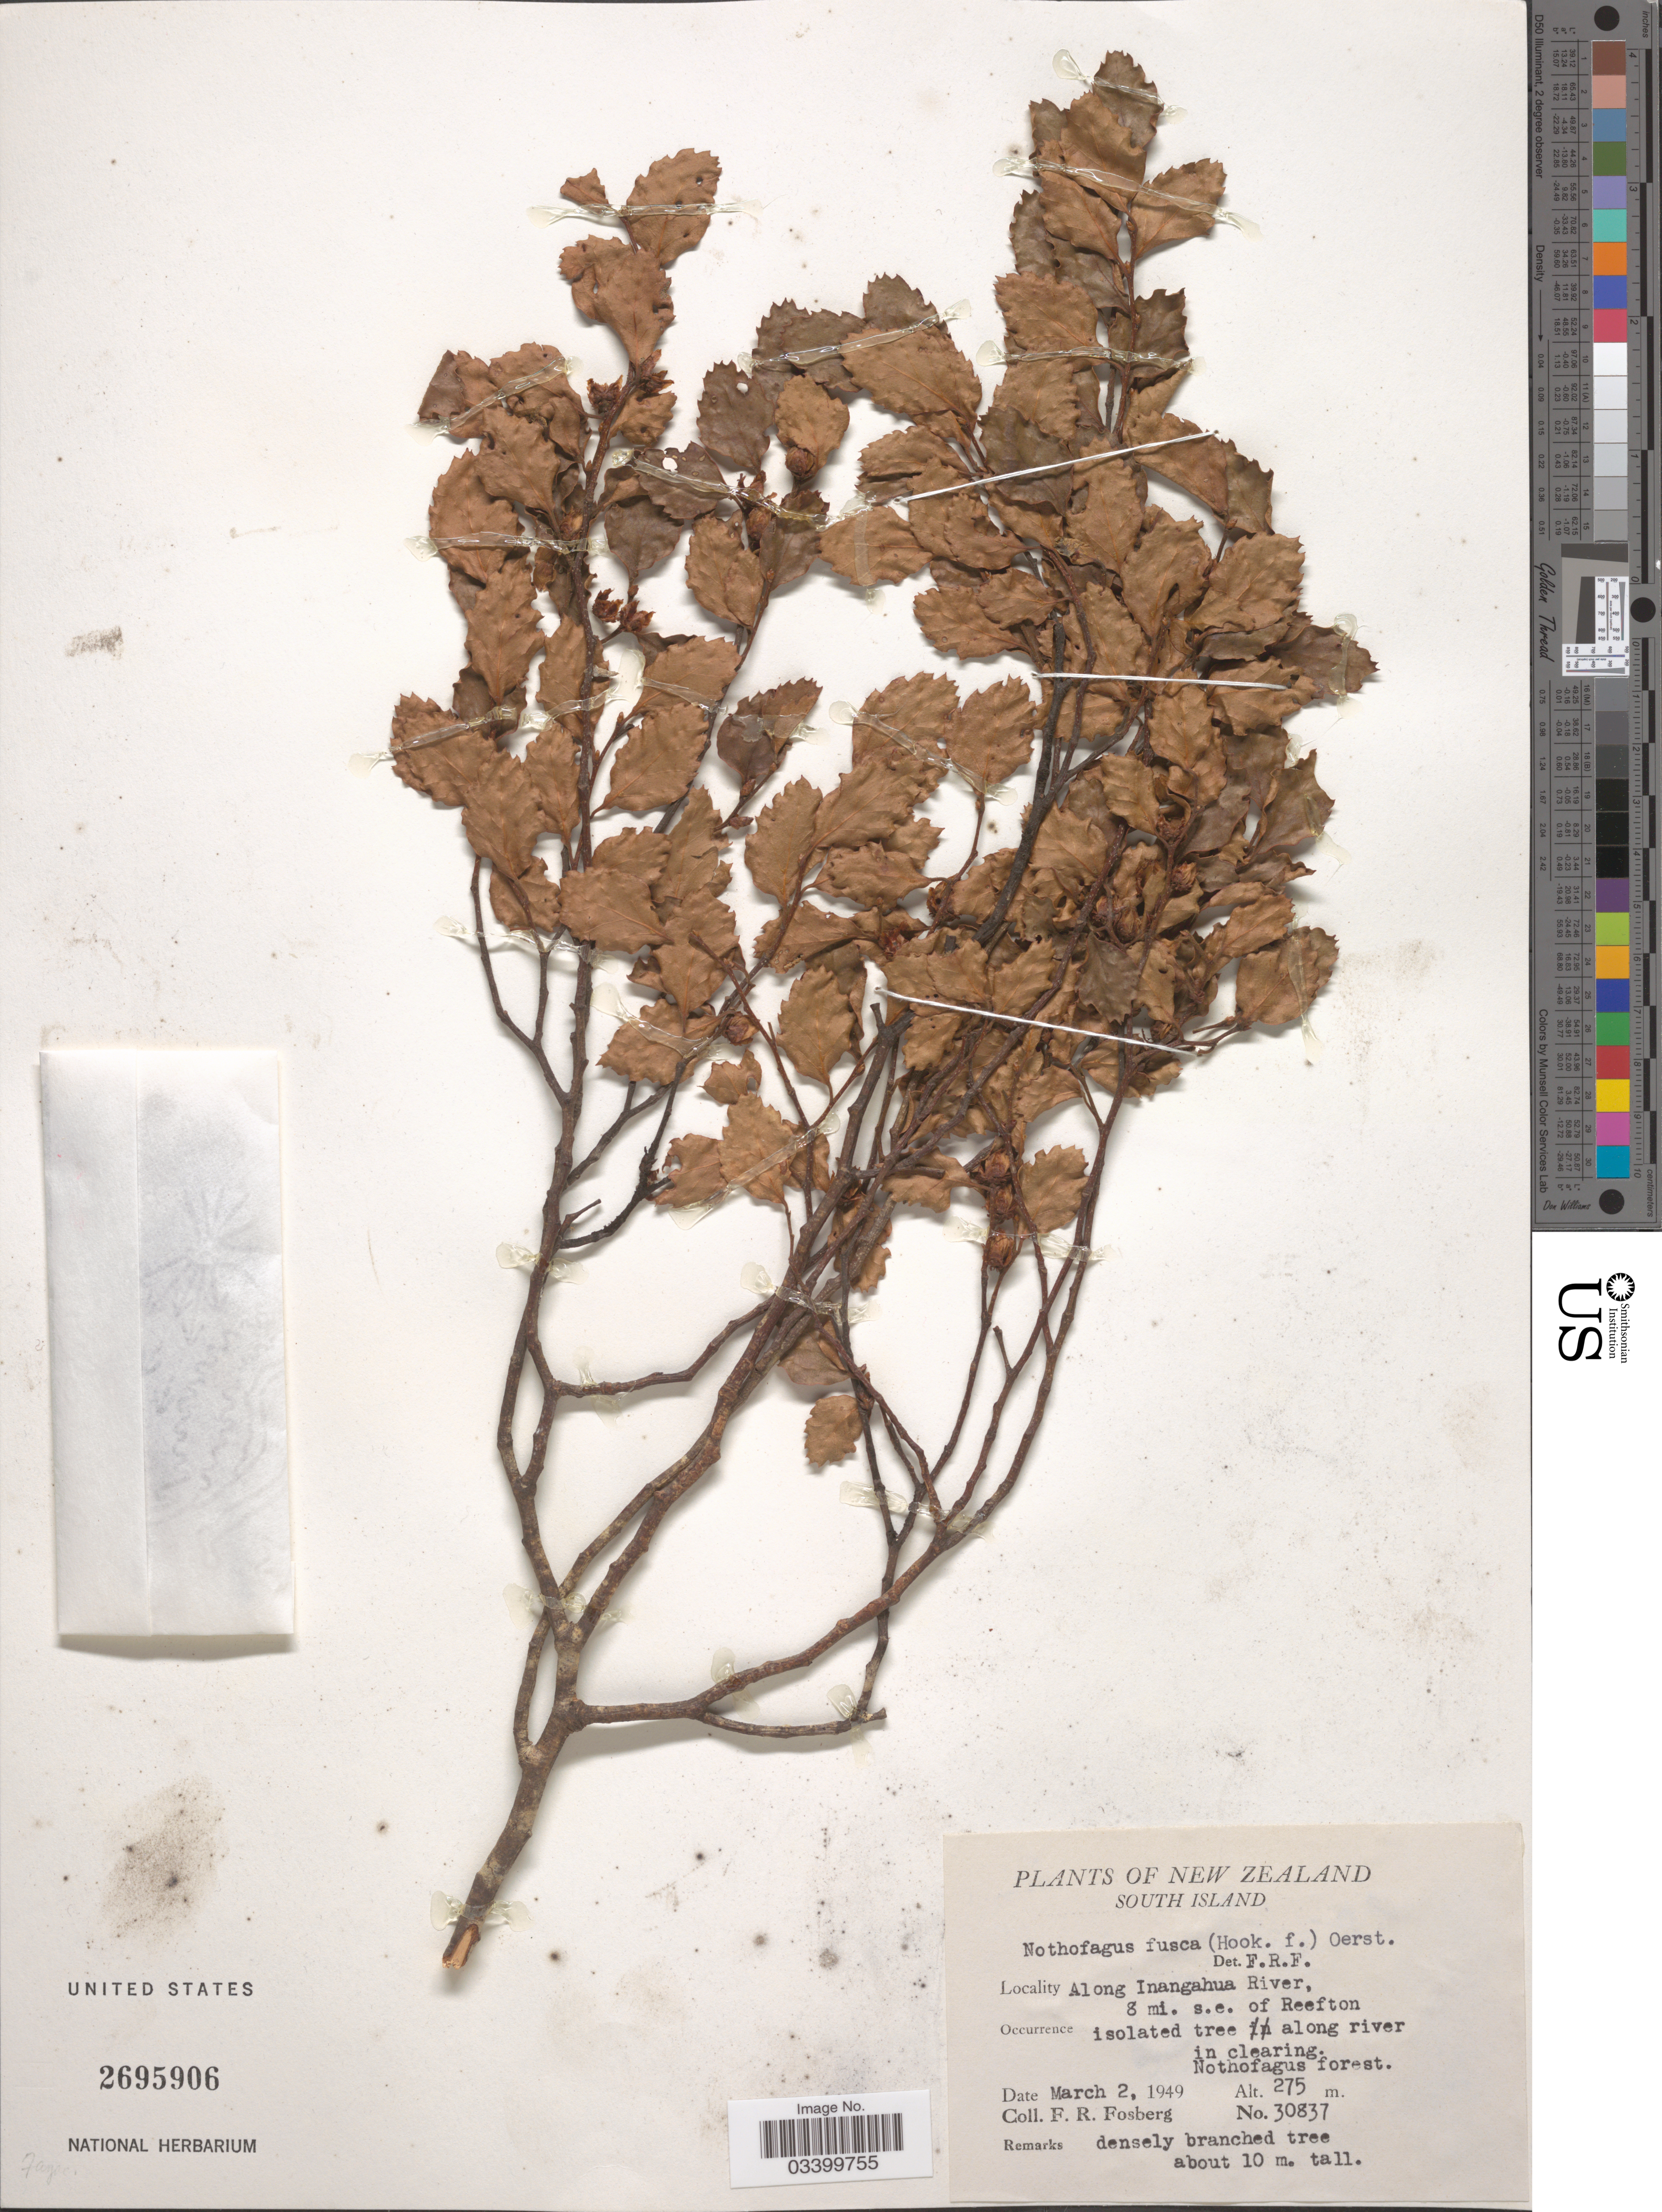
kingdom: Plantae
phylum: Tracheophyta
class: Magnoliopsida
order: Fagales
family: Nothofagaceae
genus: Nothofagus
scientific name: Nothofagus fusca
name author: (Hook. f.) Oerst.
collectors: F. R. Fosberg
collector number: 30837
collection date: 1949-03-02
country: New Zealand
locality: South Island. Along Inangahua River, 8 mi. s.e. of Reefton. Isolated tree along river in clearing. Nothofagus forest.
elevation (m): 275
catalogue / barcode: US 2695906